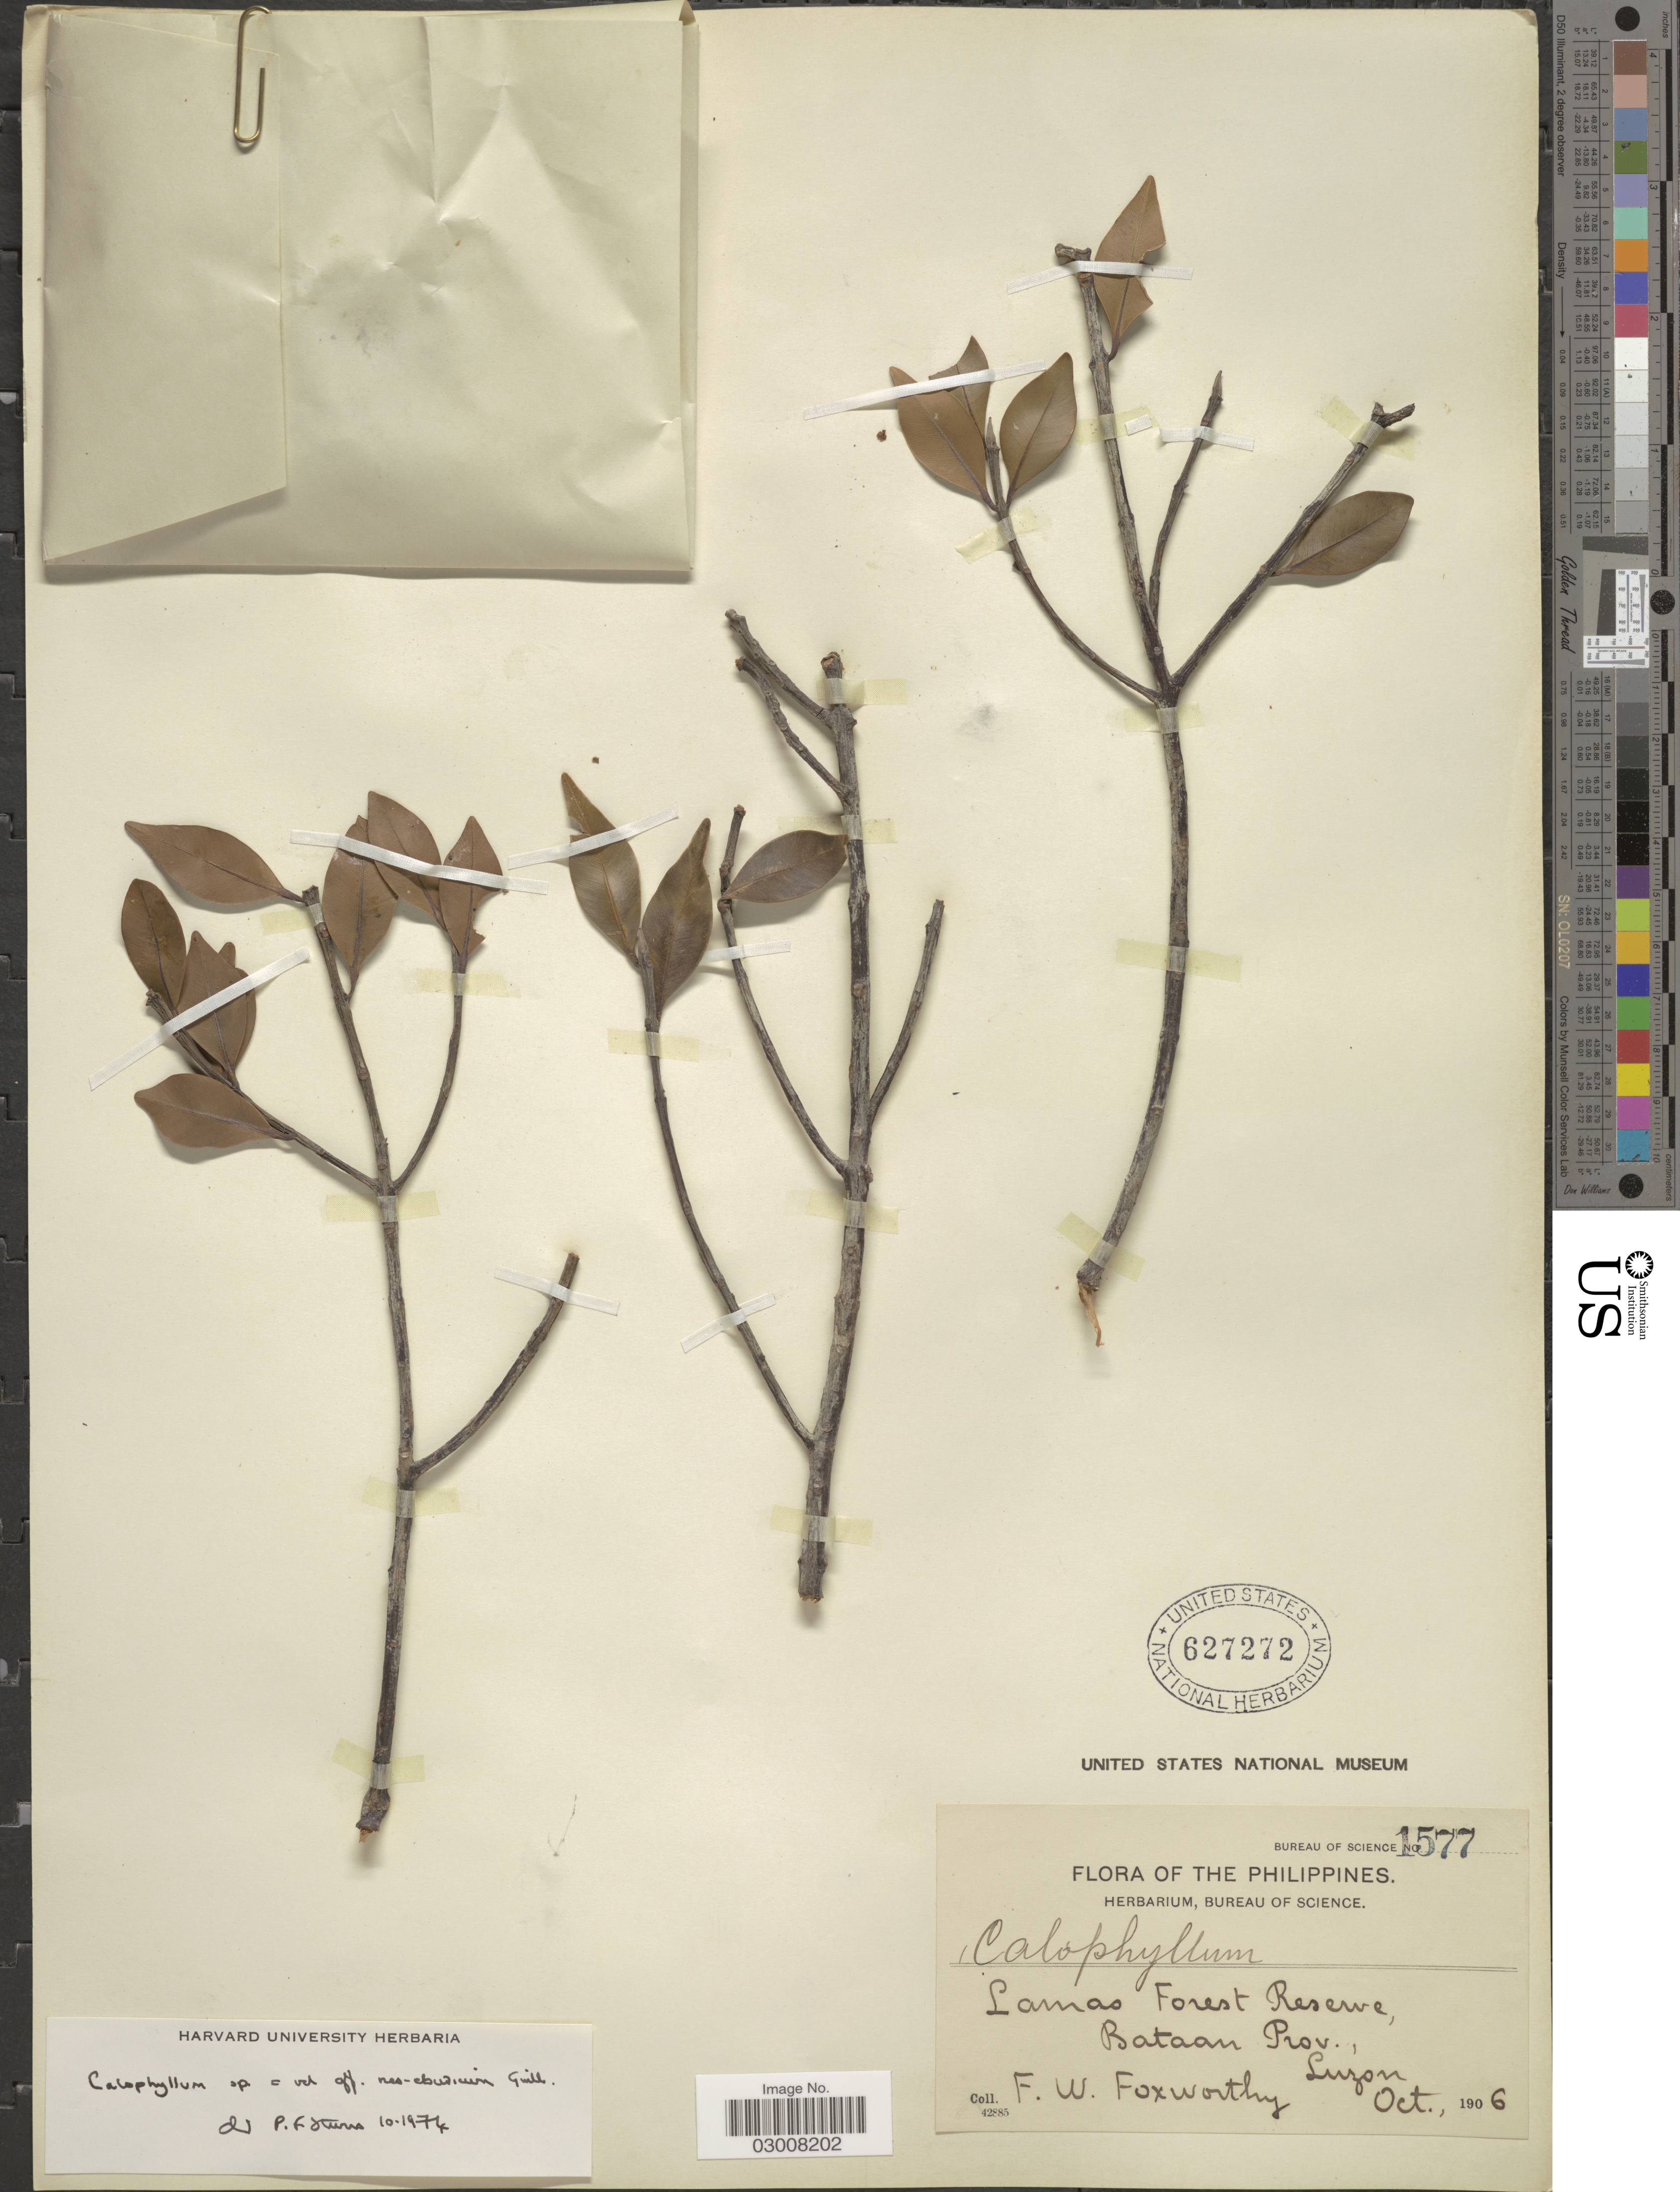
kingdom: Plantae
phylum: Tracheophyta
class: Magnoliopsida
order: Malpighiales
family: Calophyllaceae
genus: Calophyllum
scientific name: Calophyllum neoebudicum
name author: Guillaumin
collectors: F. W. Foxworthy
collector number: Bureau of Science 1577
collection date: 1906-10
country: Philippines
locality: Lamao Forest Reserve, Bataan Prov., Luzon.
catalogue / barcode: US 627272